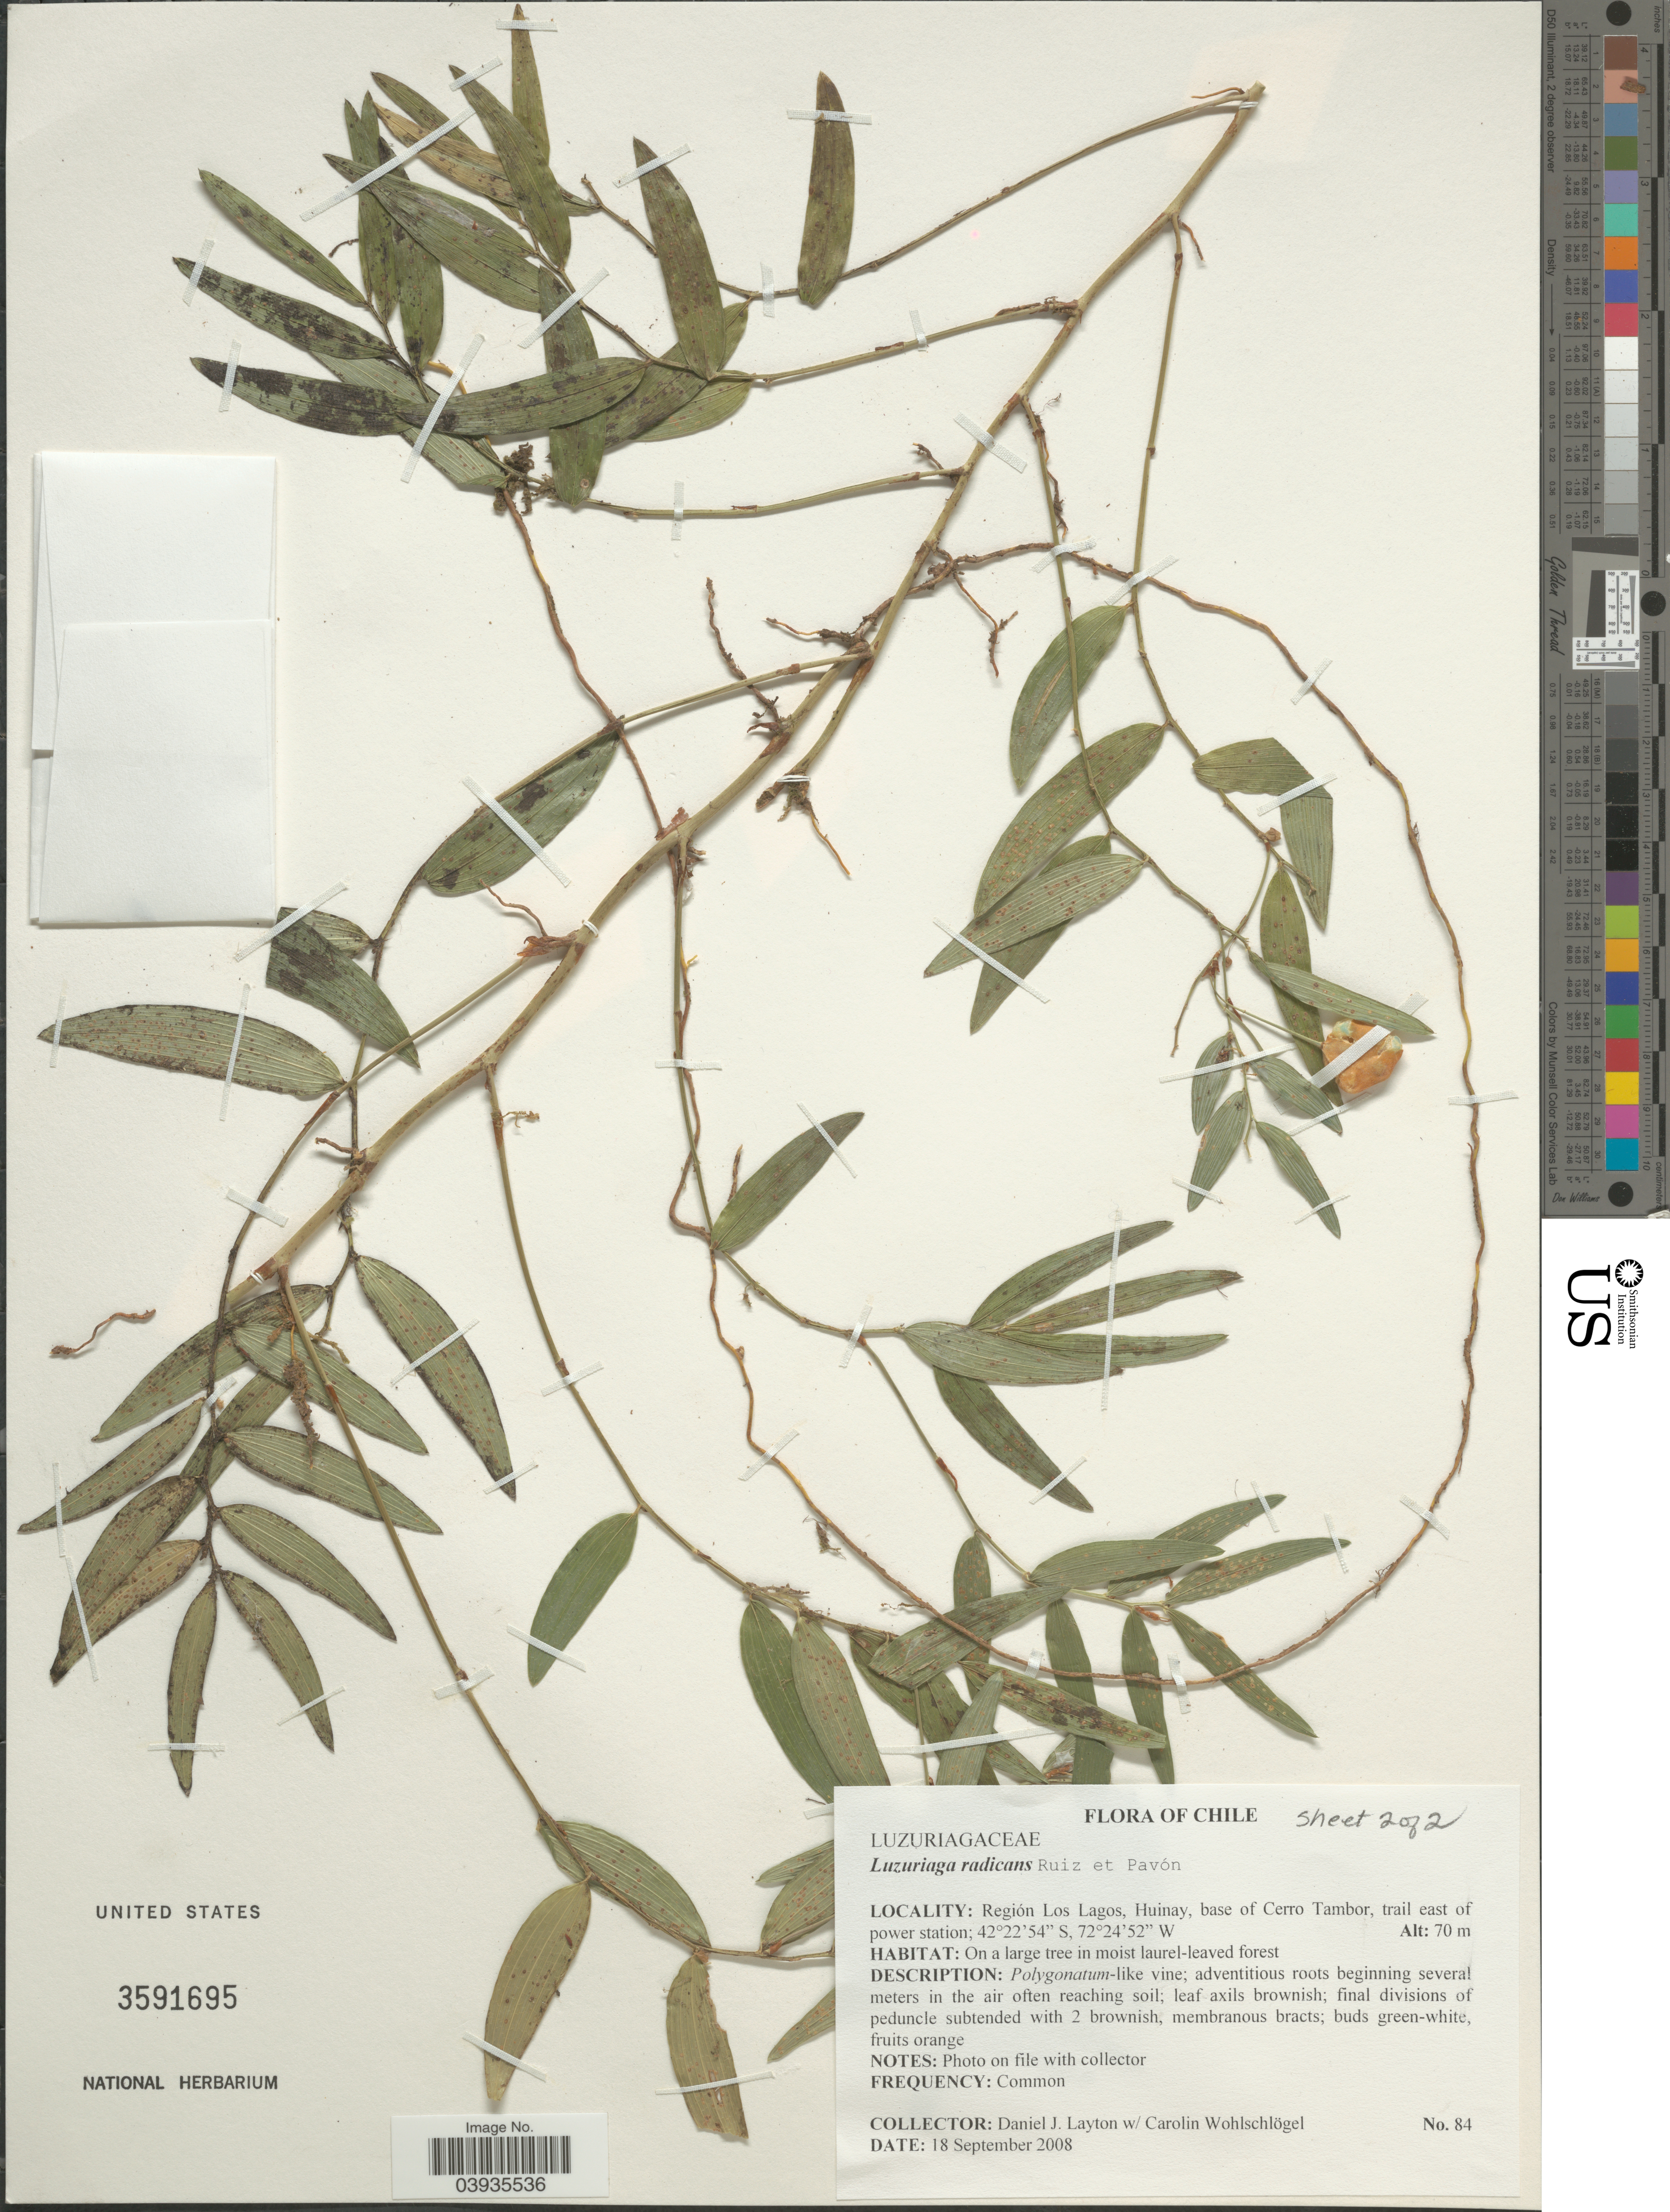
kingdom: Plantae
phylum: Tracheophyta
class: Liliopsida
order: Liliales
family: Alstroemeriaceae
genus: Luzuriaga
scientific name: Luzuriaga radicans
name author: Ruiz & Pav.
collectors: D. J. Layton & C. Wohlschögel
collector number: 84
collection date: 2008-08-18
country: Chile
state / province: Los Lagos (X)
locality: Región Los Lagos, Huinay, base of Cerro Tambor, trail east of power station.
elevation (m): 70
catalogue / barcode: US 3591695